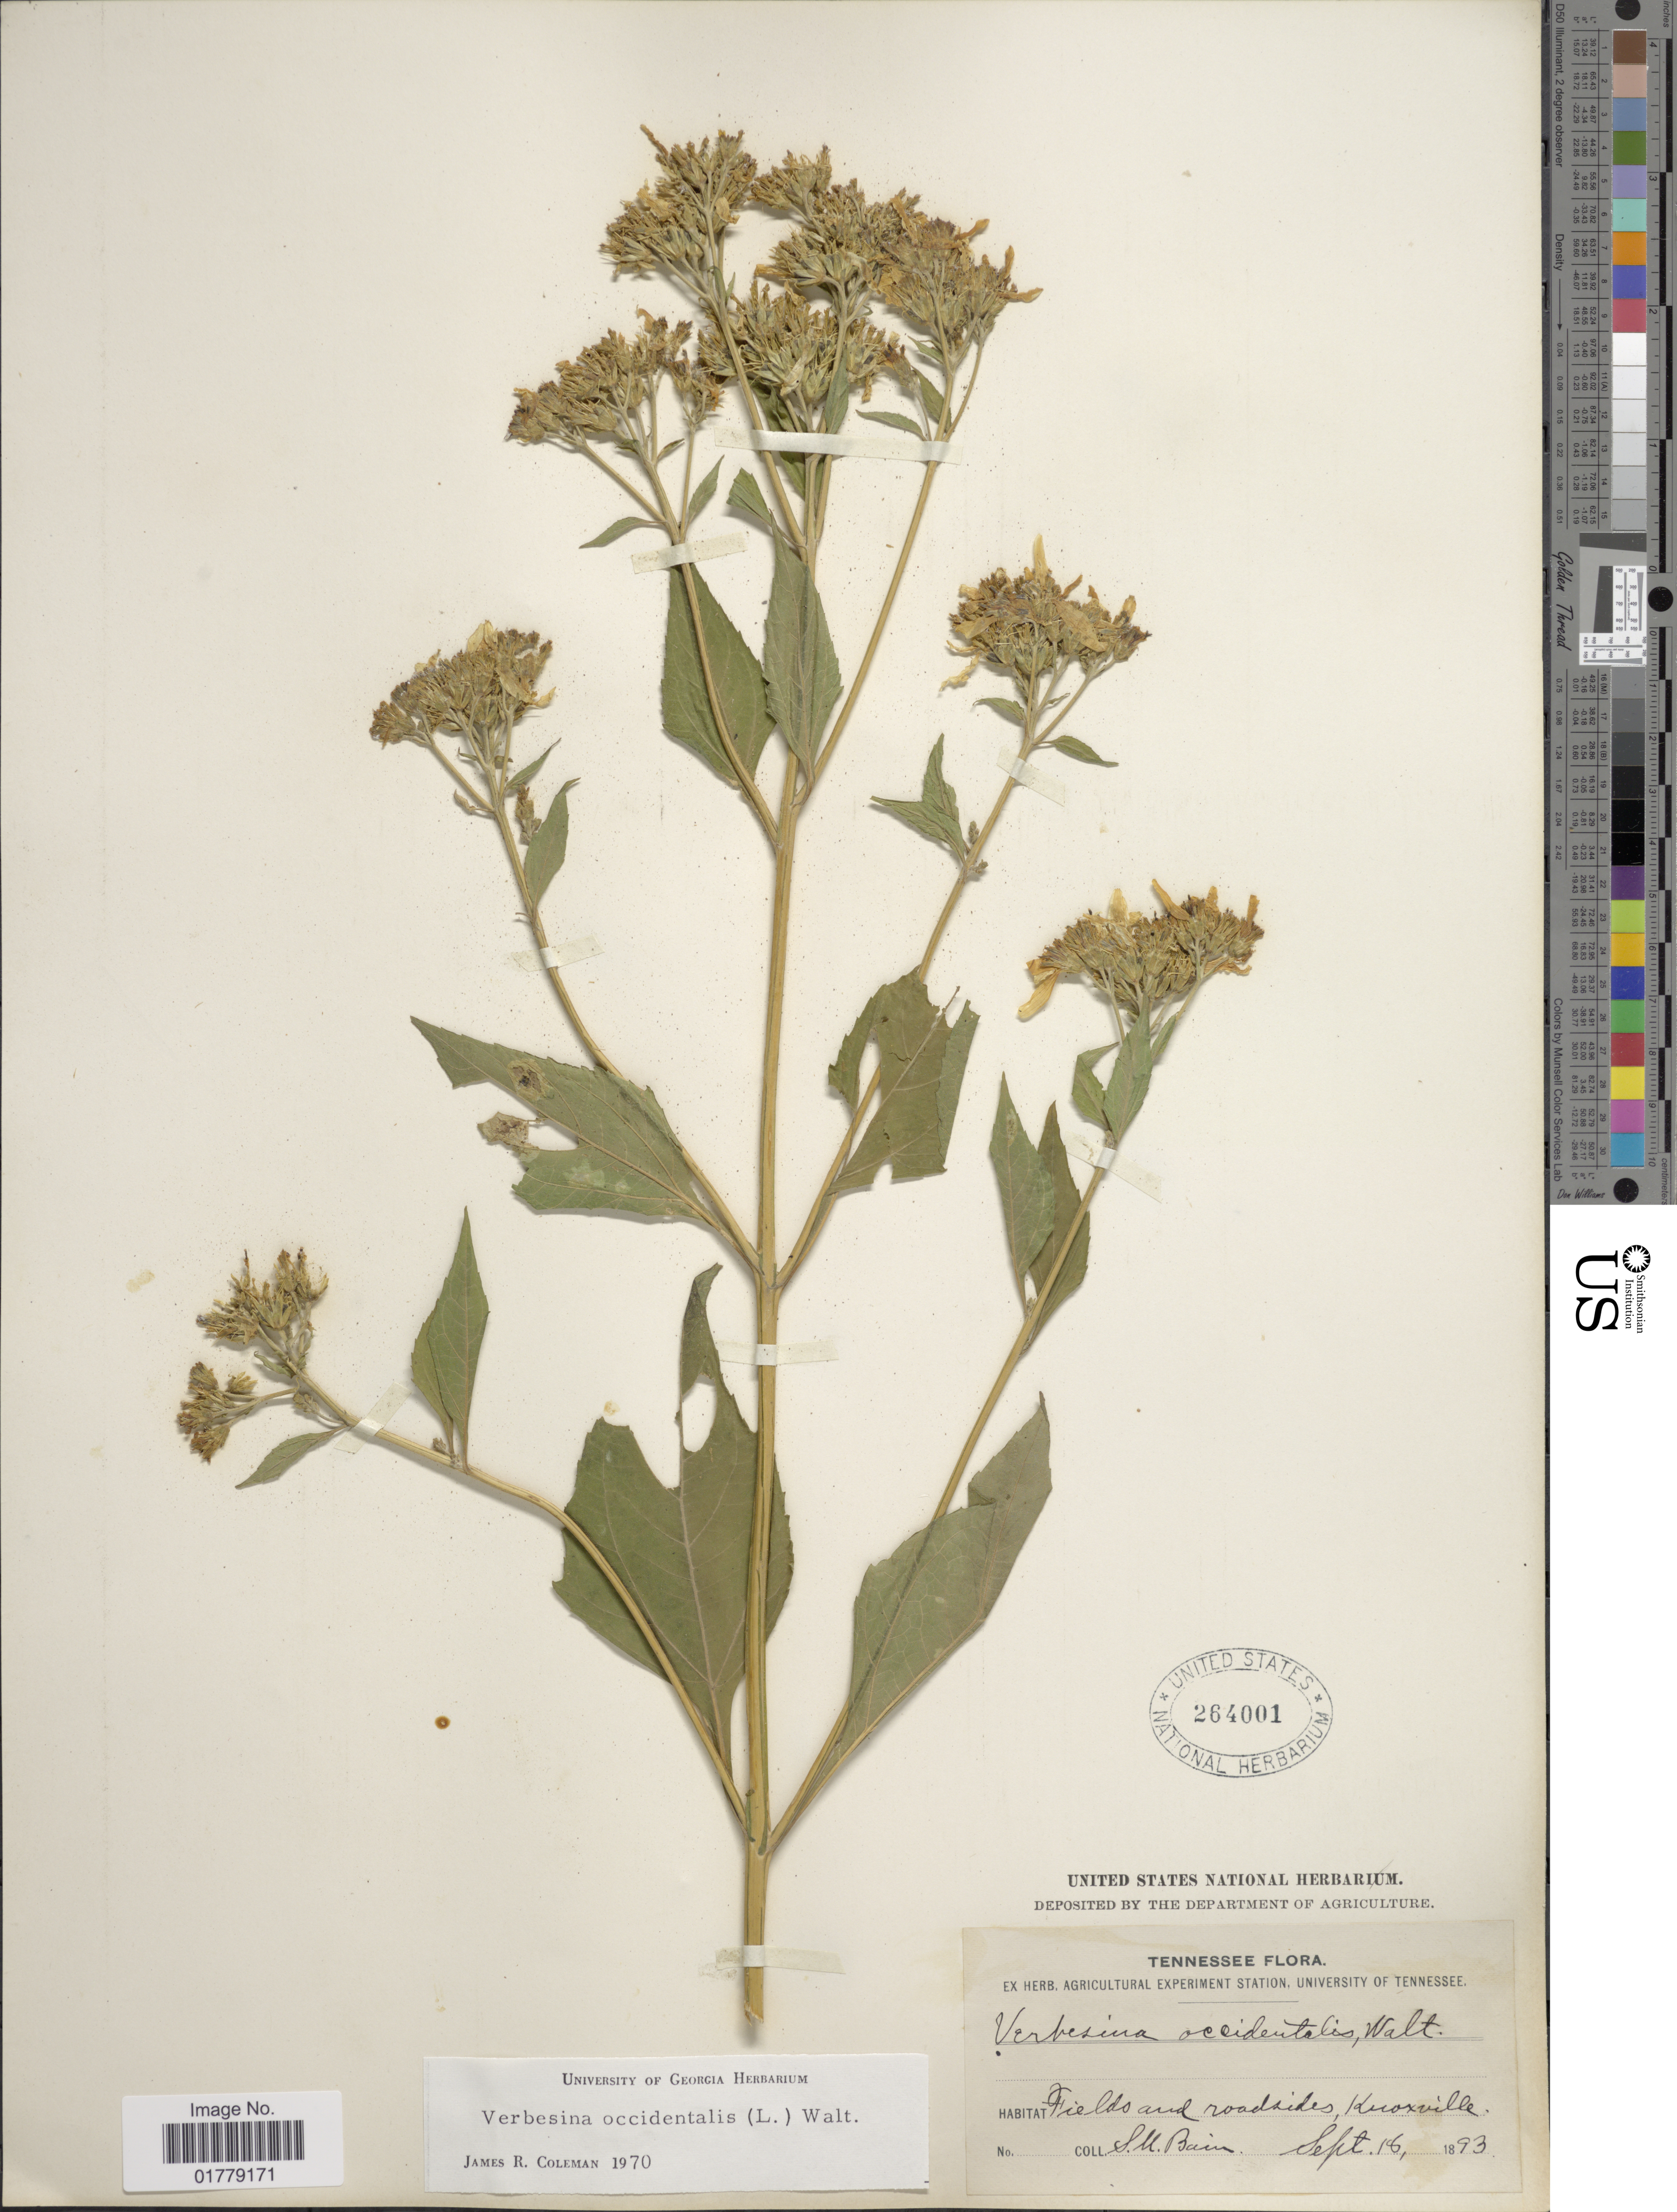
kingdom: Plantae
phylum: Tracheophyta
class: Magnoliopsida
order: Asterales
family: Asteraceae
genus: Verbesina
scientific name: Verbesina occidentalis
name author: (L.) Walter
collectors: S. M. Bain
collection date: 1893-09-16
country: United States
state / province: Tennessee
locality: Fields and roadsides, Knoxville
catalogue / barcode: US 264001